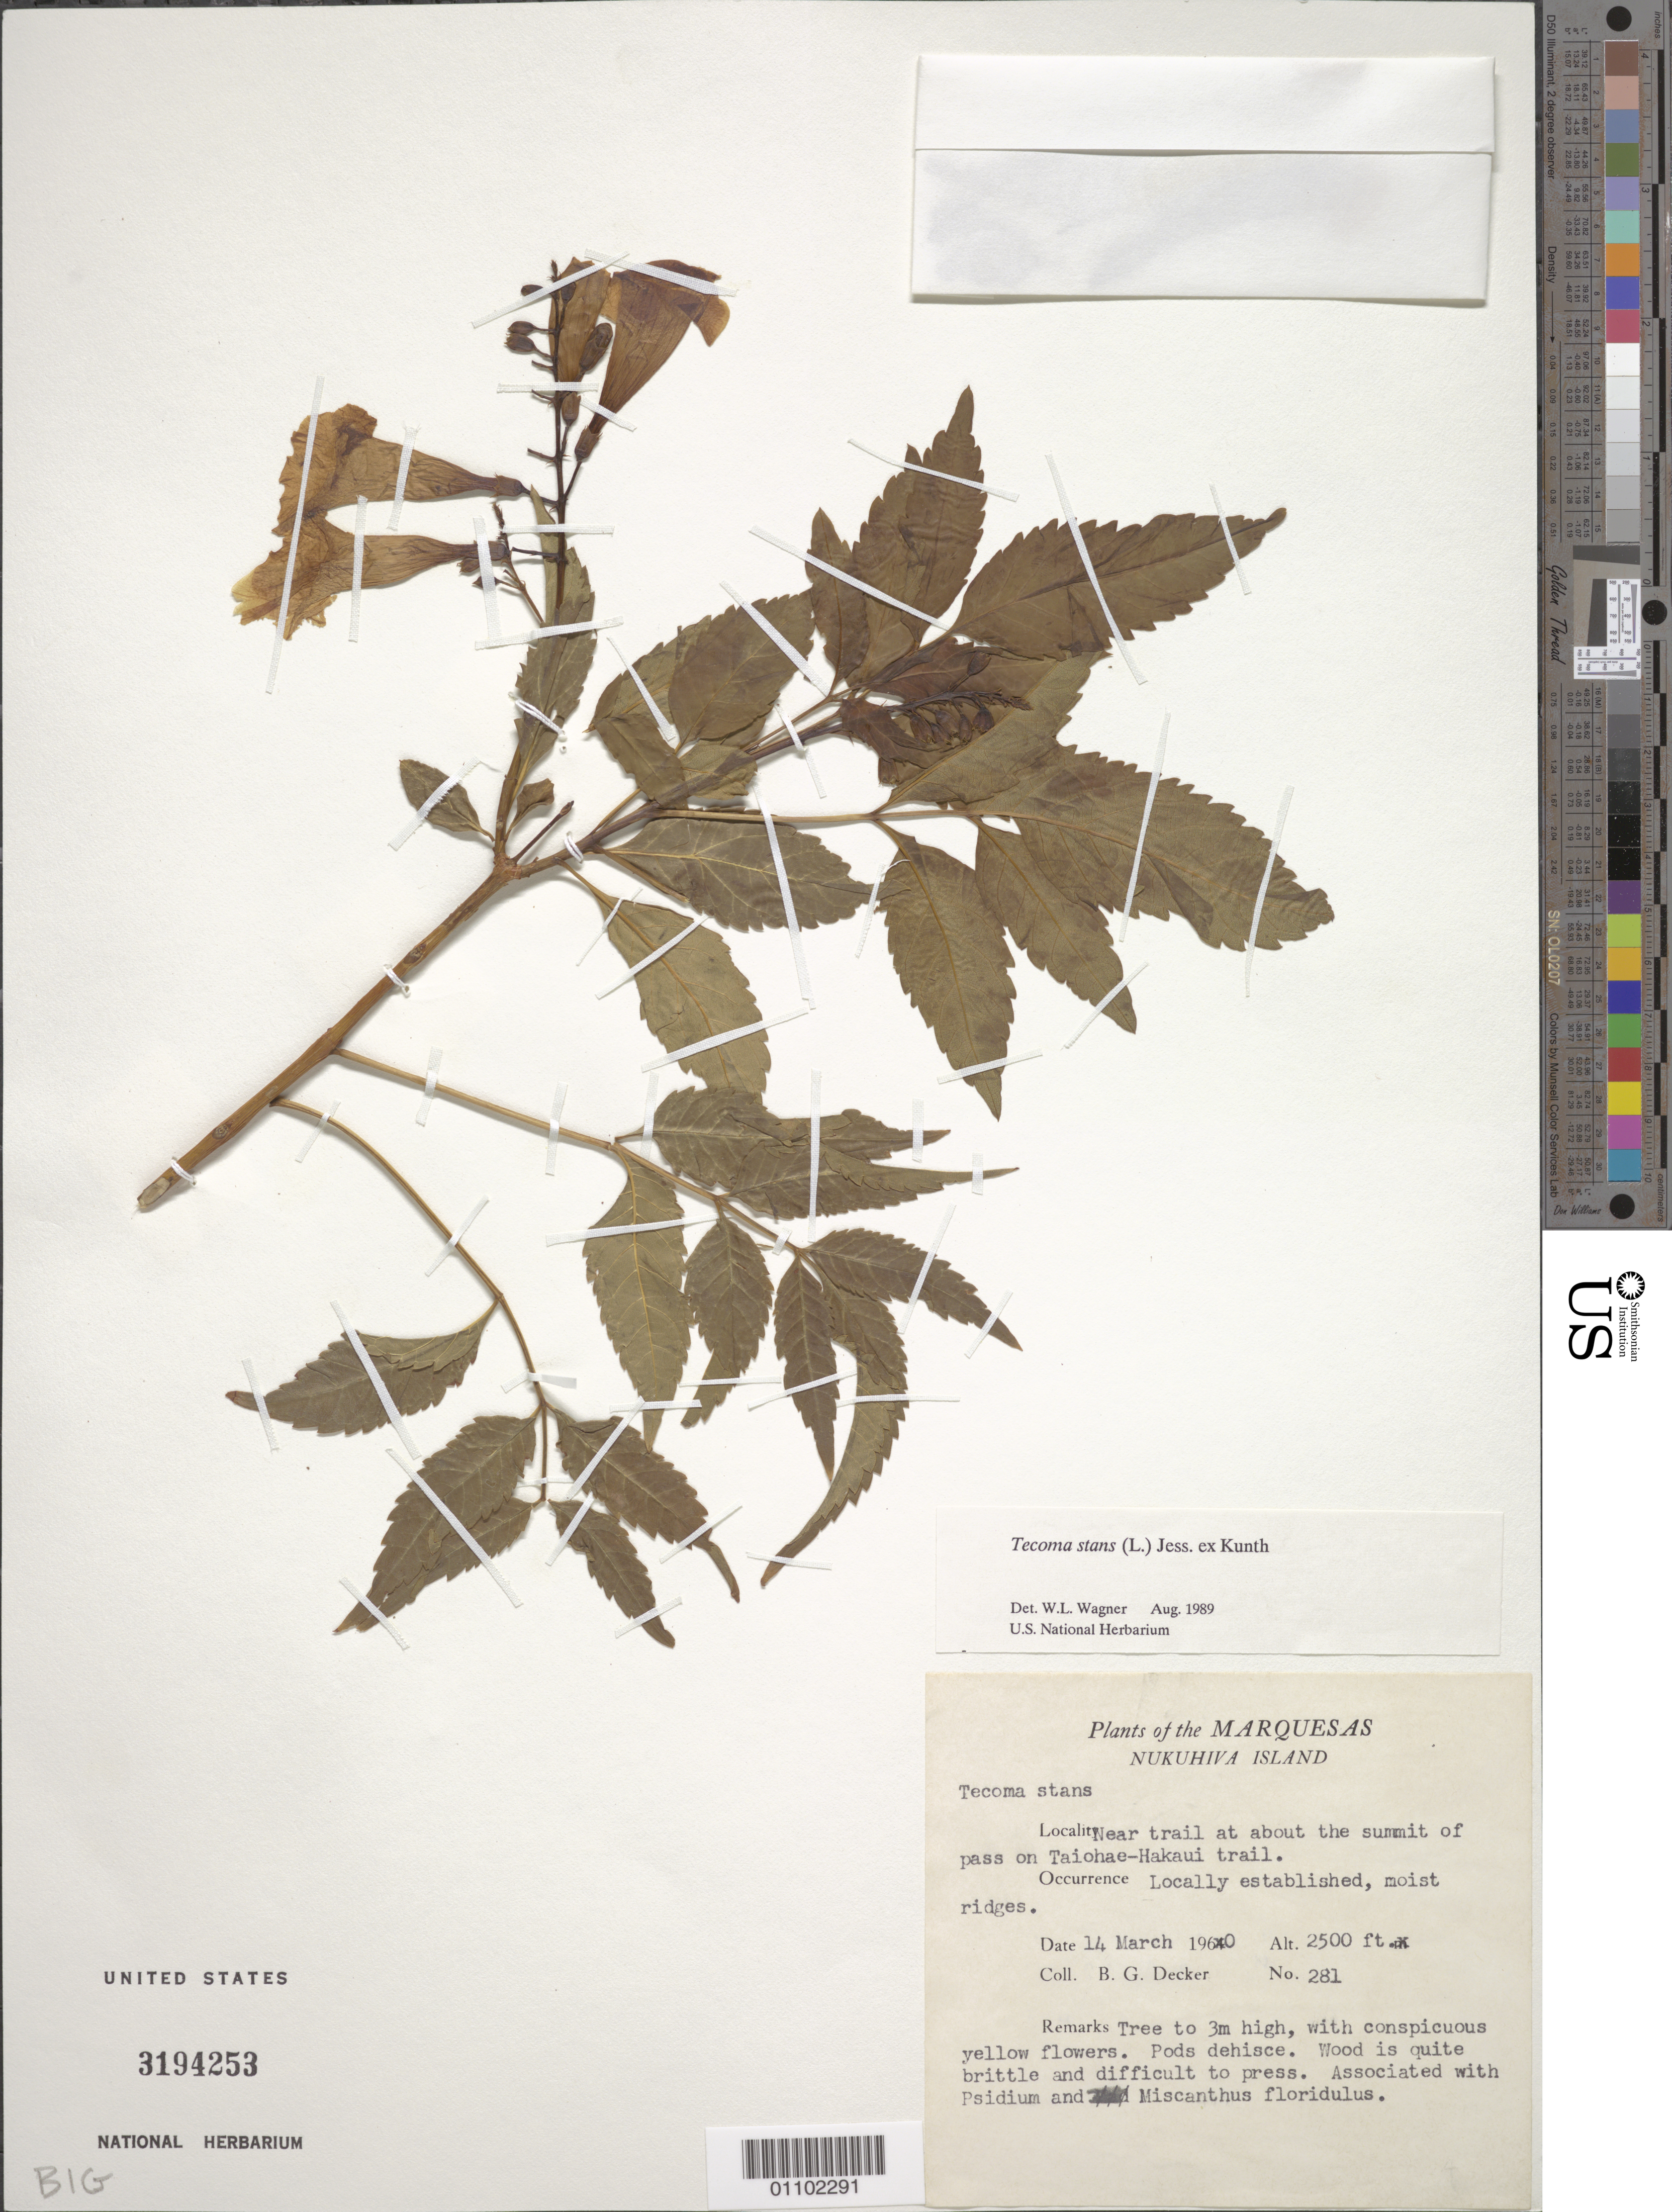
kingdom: Plantae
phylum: Tracheophyta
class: Magnoliopsida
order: Lamiales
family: Bignoniaceae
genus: Tecoma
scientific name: Tecoma stans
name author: (L.) Juss. ex Kunth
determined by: Wagner, W. L., (BOT), Smithsonian Institution - National Museum of Natural History (UNITED STATES)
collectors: B. G. Decker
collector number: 281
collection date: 1960-03-14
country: French Polynesia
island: Nuku Hiva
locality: near trail at about the summit of pass on Taiohae-Hakaui trail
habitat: Locally established, moist ridges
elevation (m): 762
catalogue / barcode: US 3194253